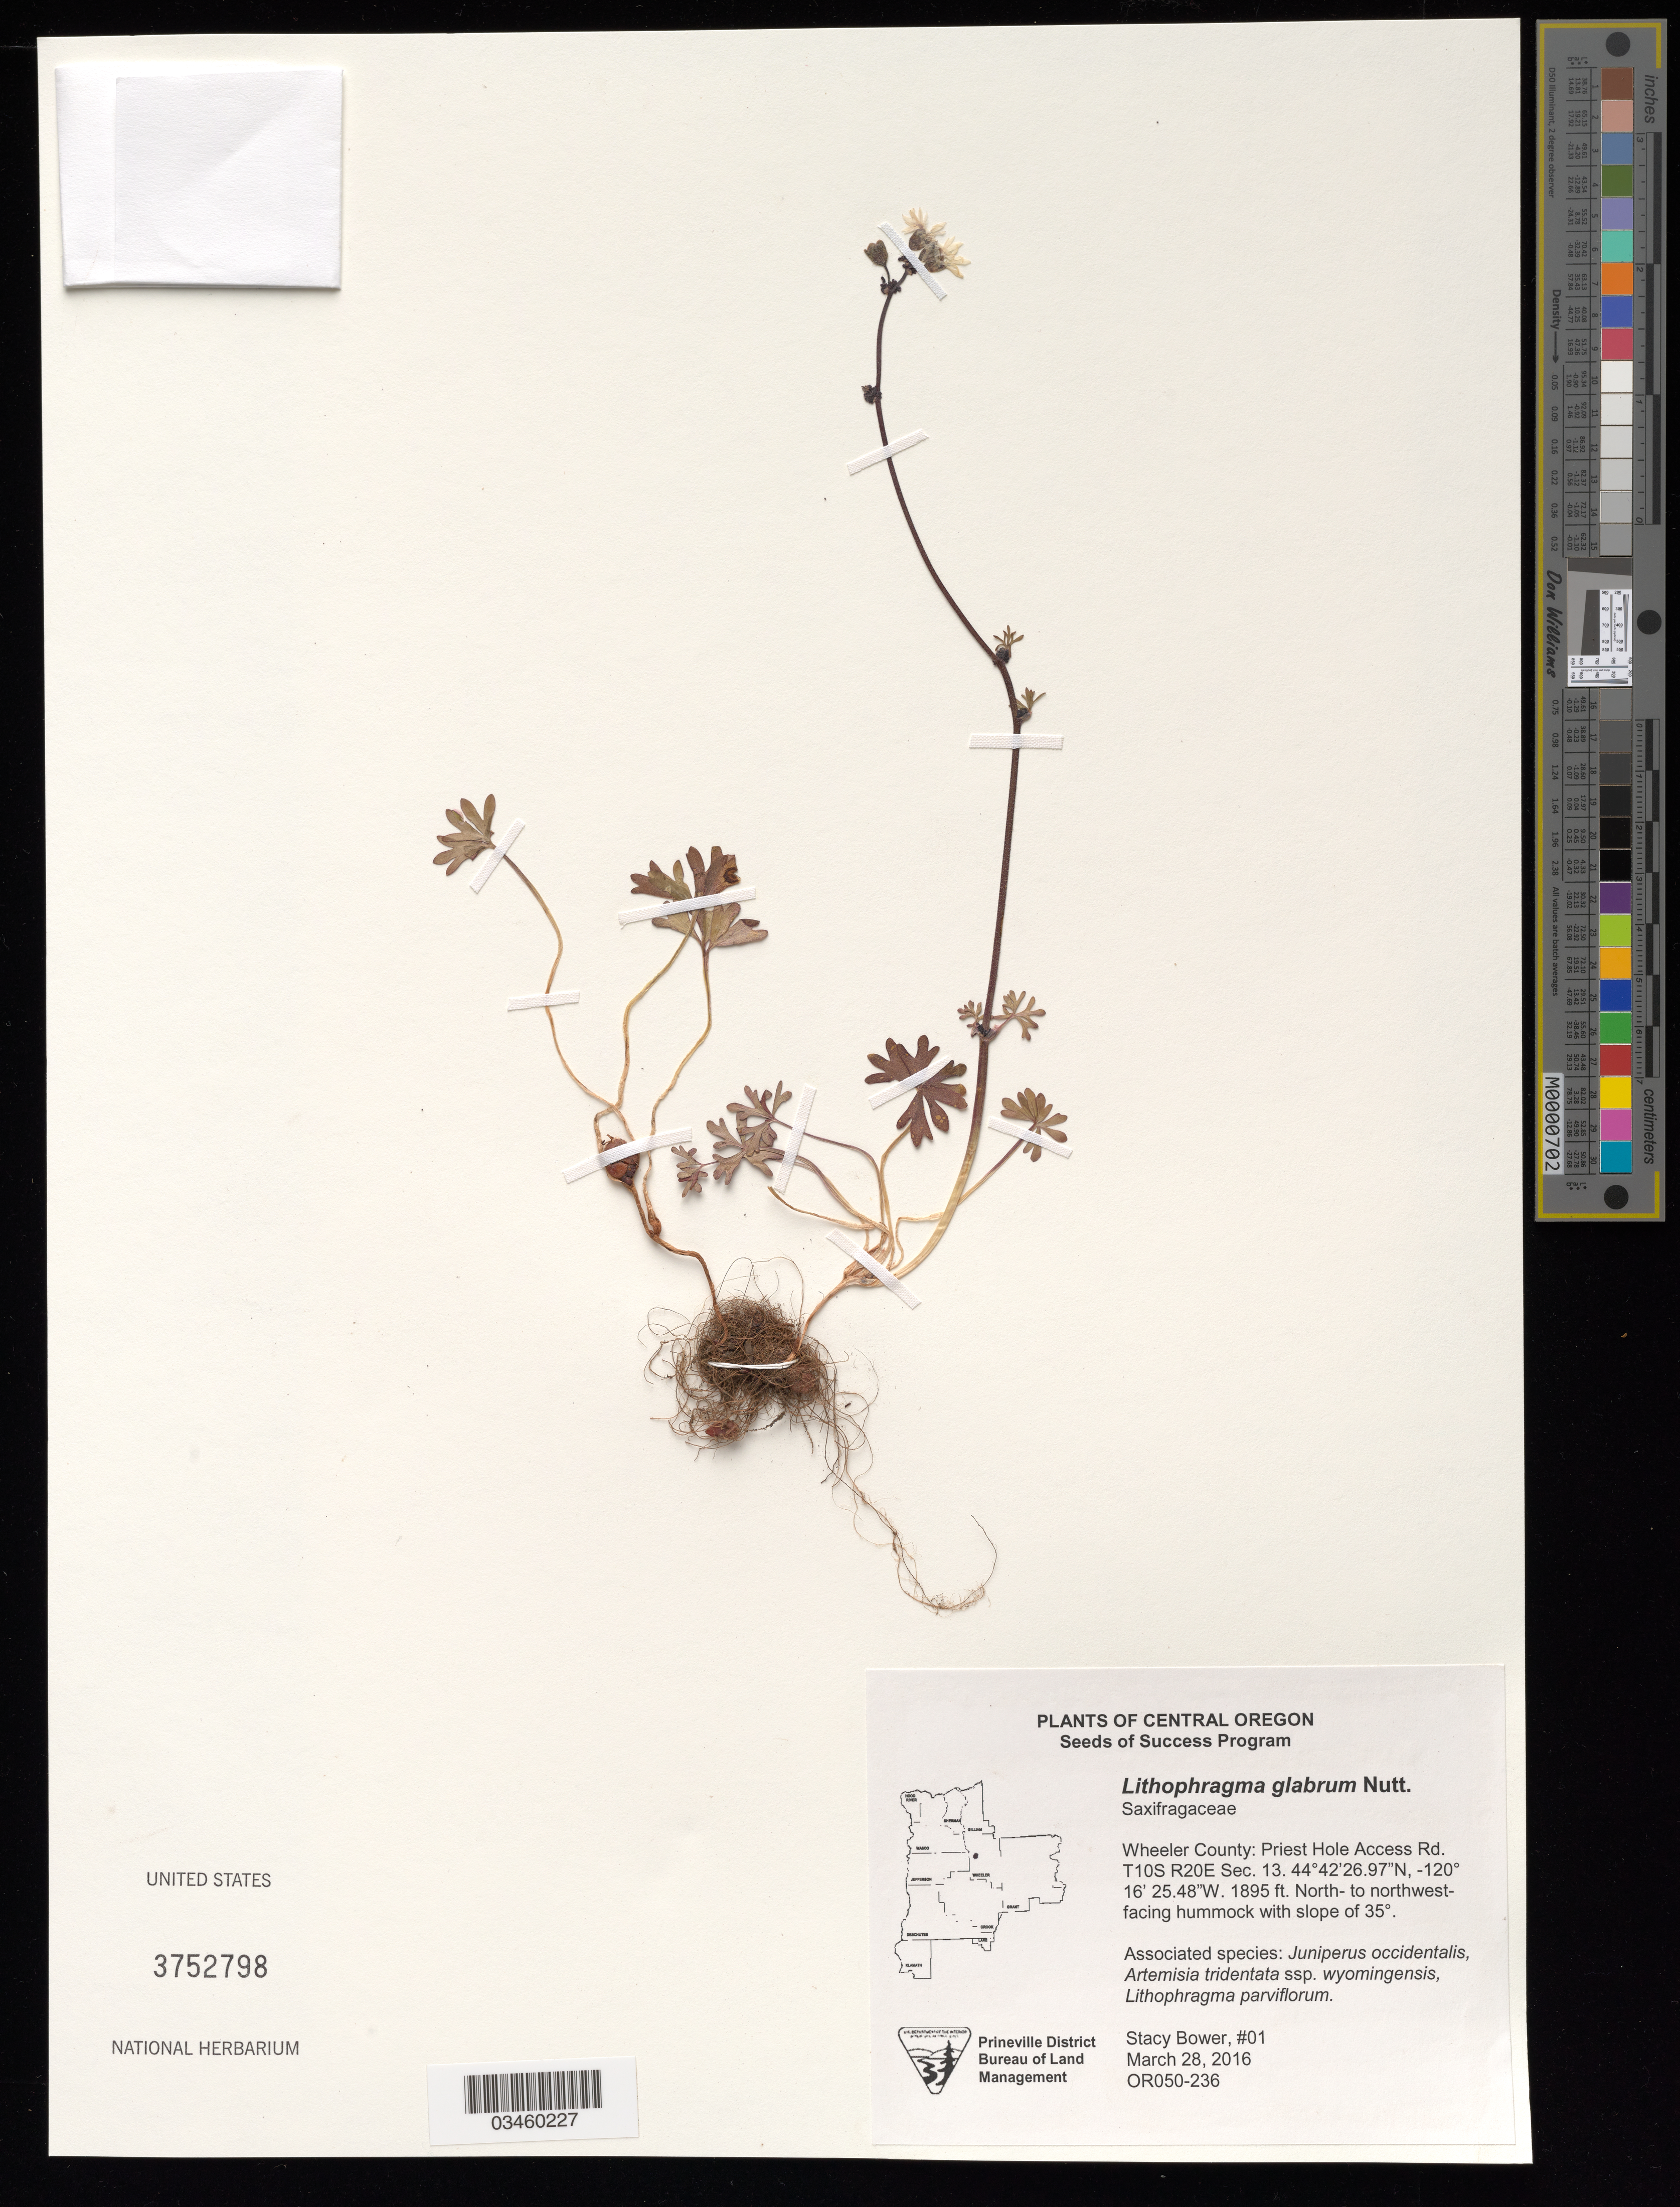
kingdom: Plantae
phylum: Tracheophyta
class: Magnoliopsida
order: Saxifragales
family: Saxifragaceae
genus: Lithophragma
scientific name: Lithophragma glabrum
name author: Nutt.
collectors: S. Bower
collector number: OR050-236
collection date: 2016-03-28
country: United States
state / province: Oregon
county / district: Wheeler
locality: Priest Hole Access Rd. T10S R20E, Sec.13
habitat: Juniperus occidentalis/Atremisia tridentata var. wyomingensis, ect. Hummock.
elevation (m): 578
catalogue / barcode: US 3752798